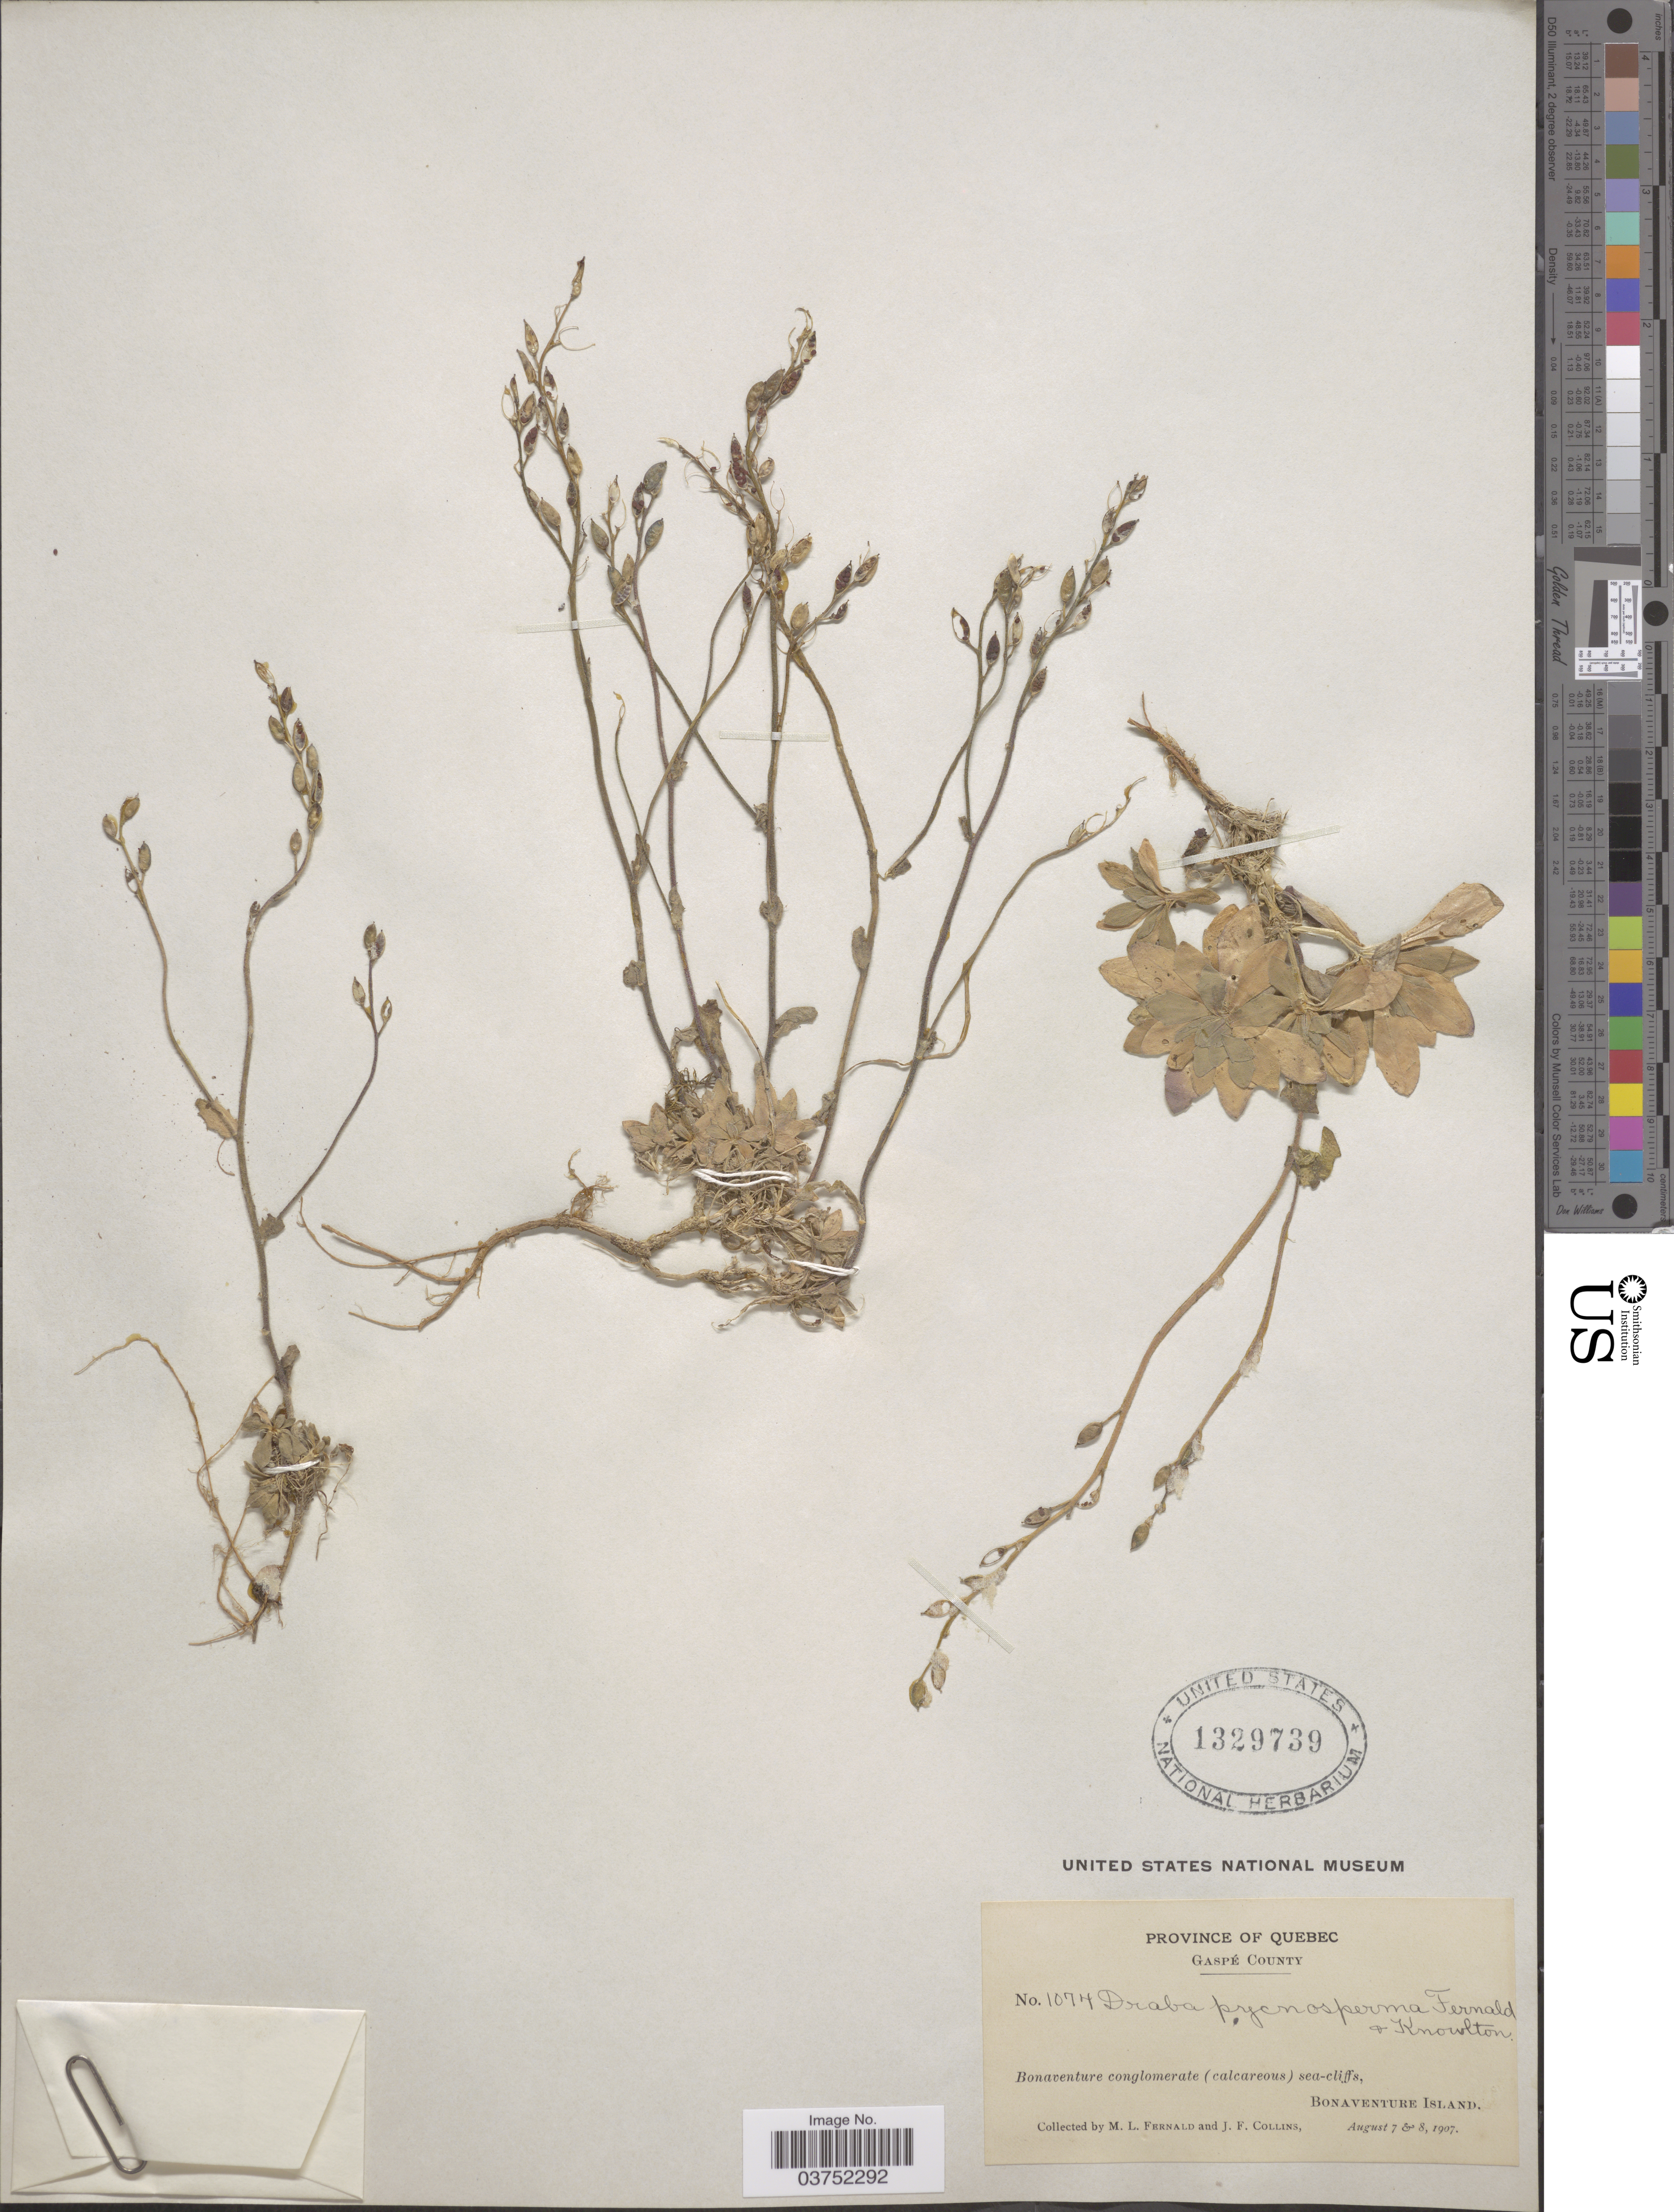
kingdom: Plantae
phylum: Tracheophyta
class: Magnoliopsida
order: Brassicales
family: Brassicaceae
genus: Draba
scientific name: Draba pycnosperma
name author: Fernald & C.H. Knowlt.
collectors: M. L. Fernald & J. Collins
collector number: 1074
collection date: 1907-08-07/1907-08-08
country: Canada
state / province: Quebec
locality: Gaspé County. Bonaventure conglomerate (calcareous) sea-cliffs, Bonaventure Island.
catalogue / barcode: US 1329739